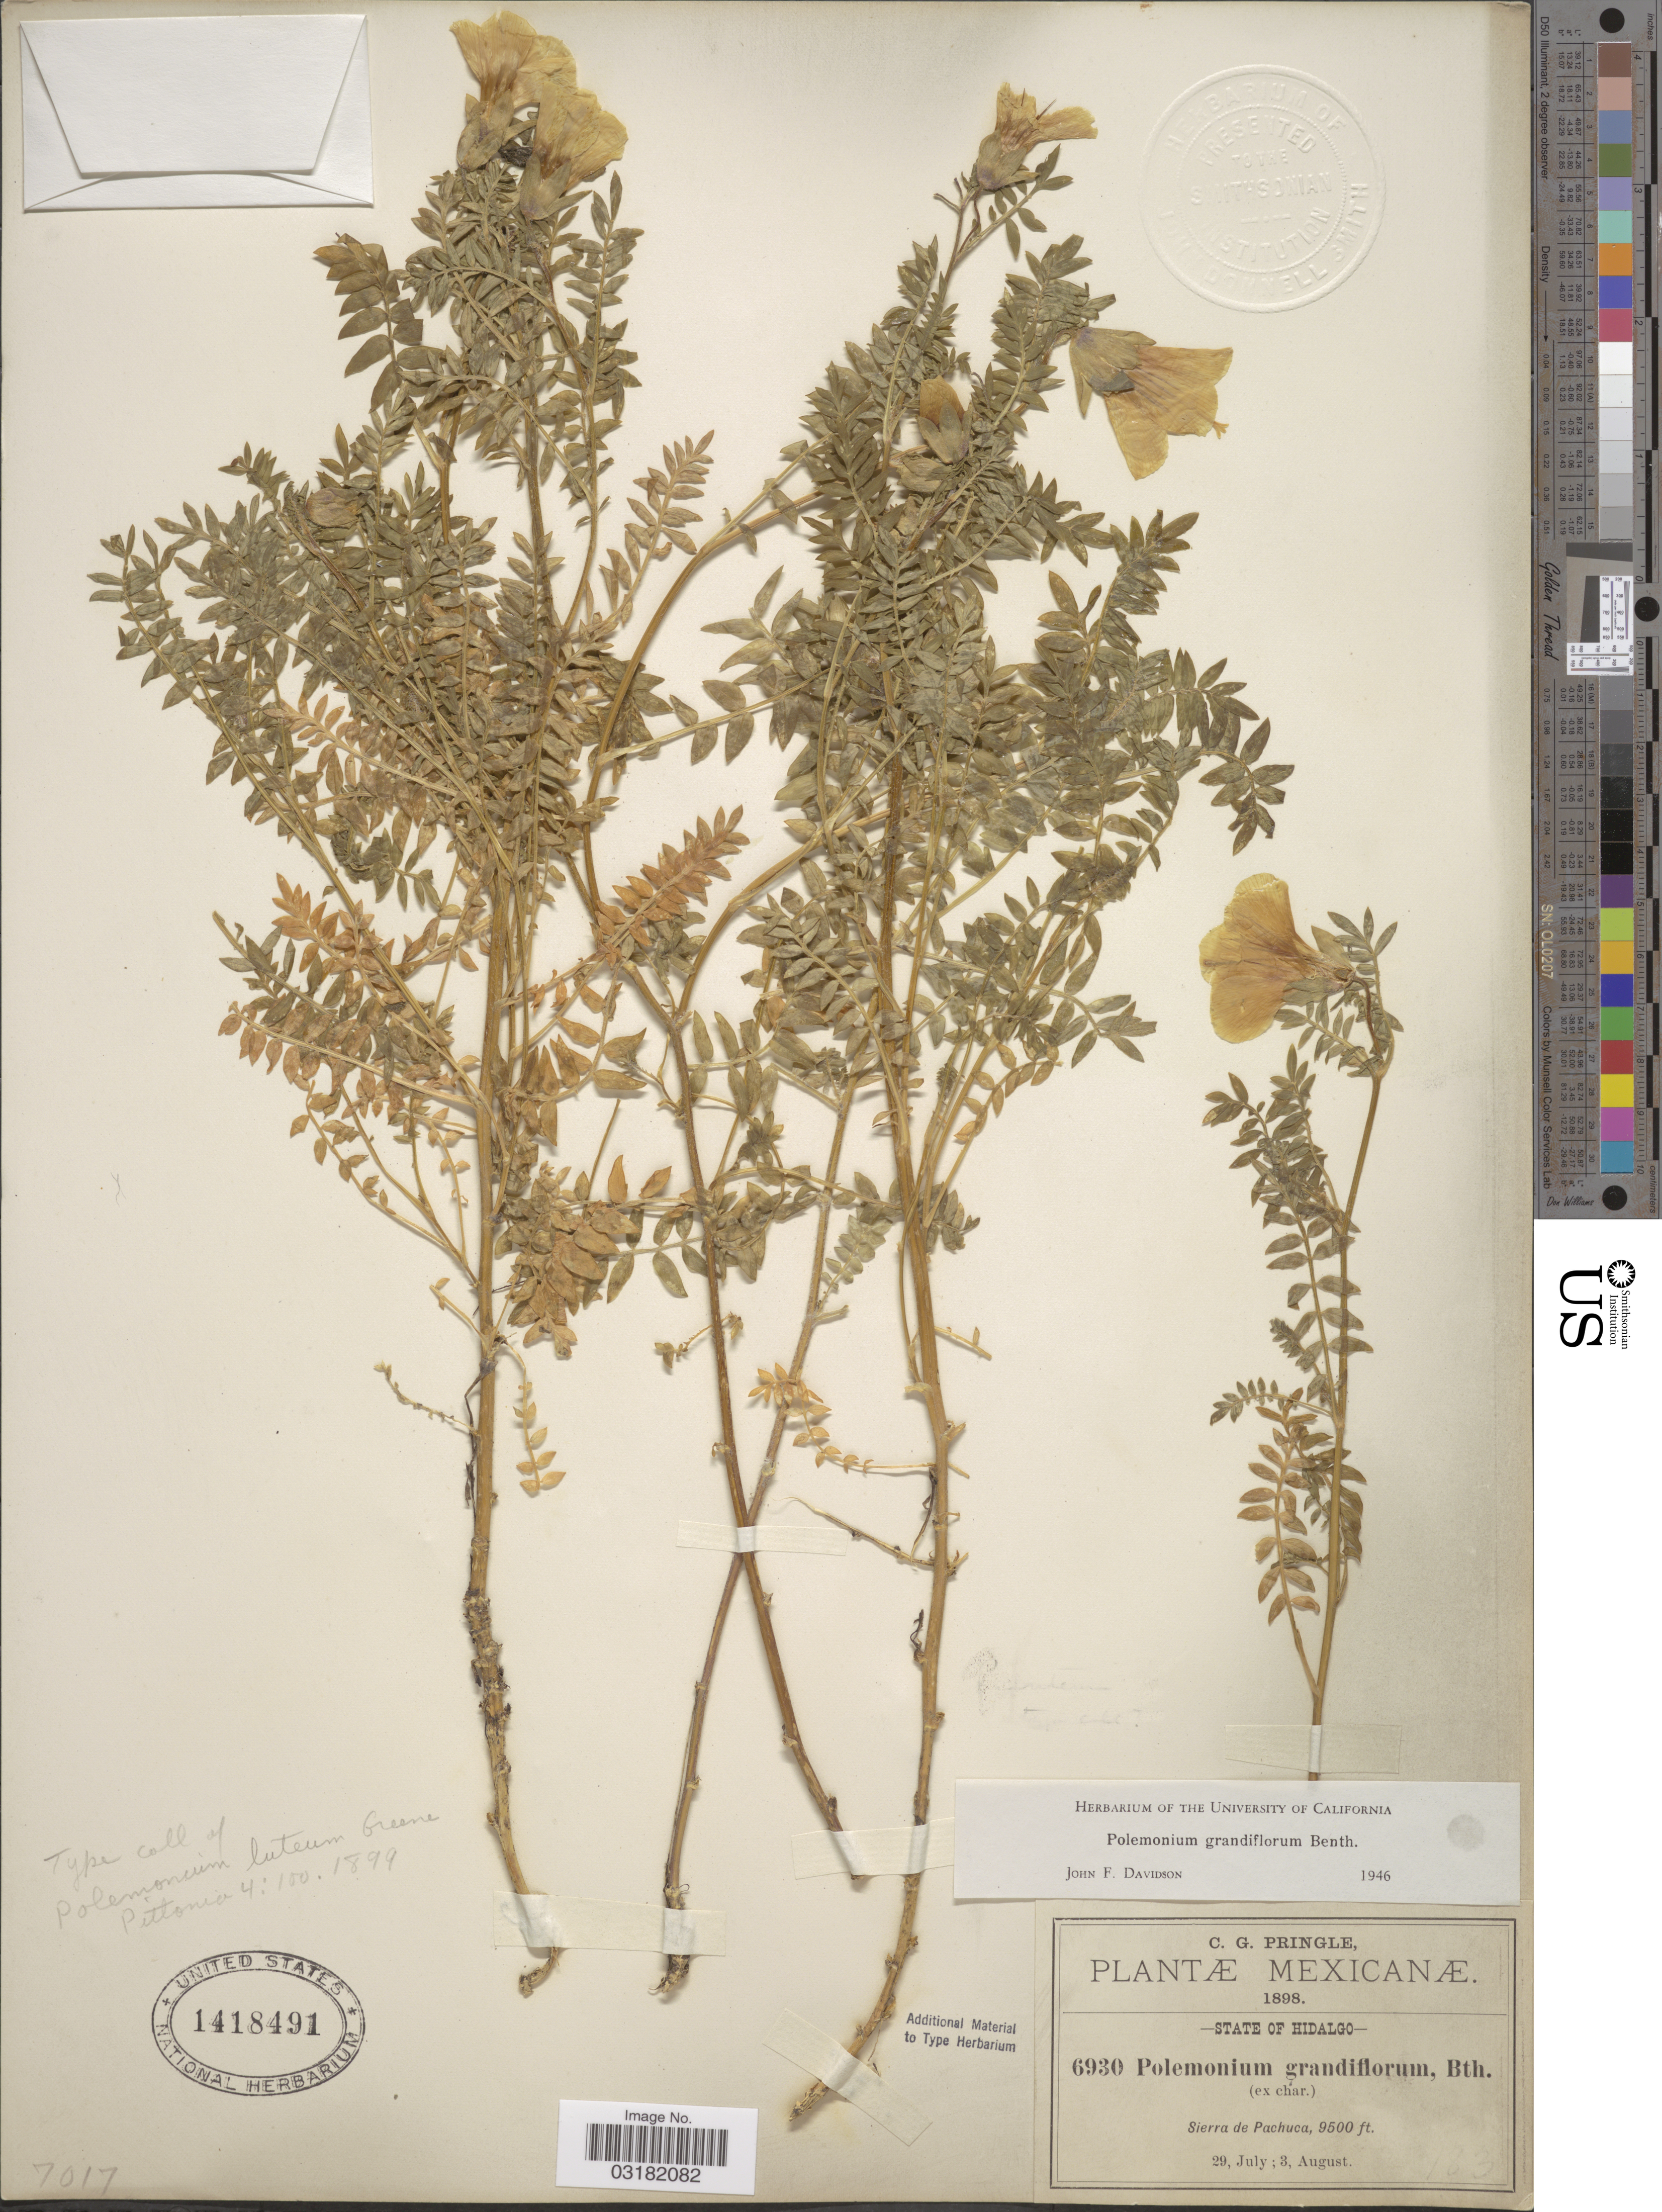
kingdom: Plantae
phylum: Tracheophyta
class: Magnoliopsida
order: Ericales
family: Polemoniaceae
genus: Polemonium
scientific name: Polemonium grandiflorum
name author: Benth.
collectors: C. G. Pringle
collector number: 6930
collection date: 1898-07-29/1898-08-03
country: Mexico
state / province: Hidalgo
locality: Sierra de Pachuca.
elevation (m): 2896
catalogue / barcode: US 1418491